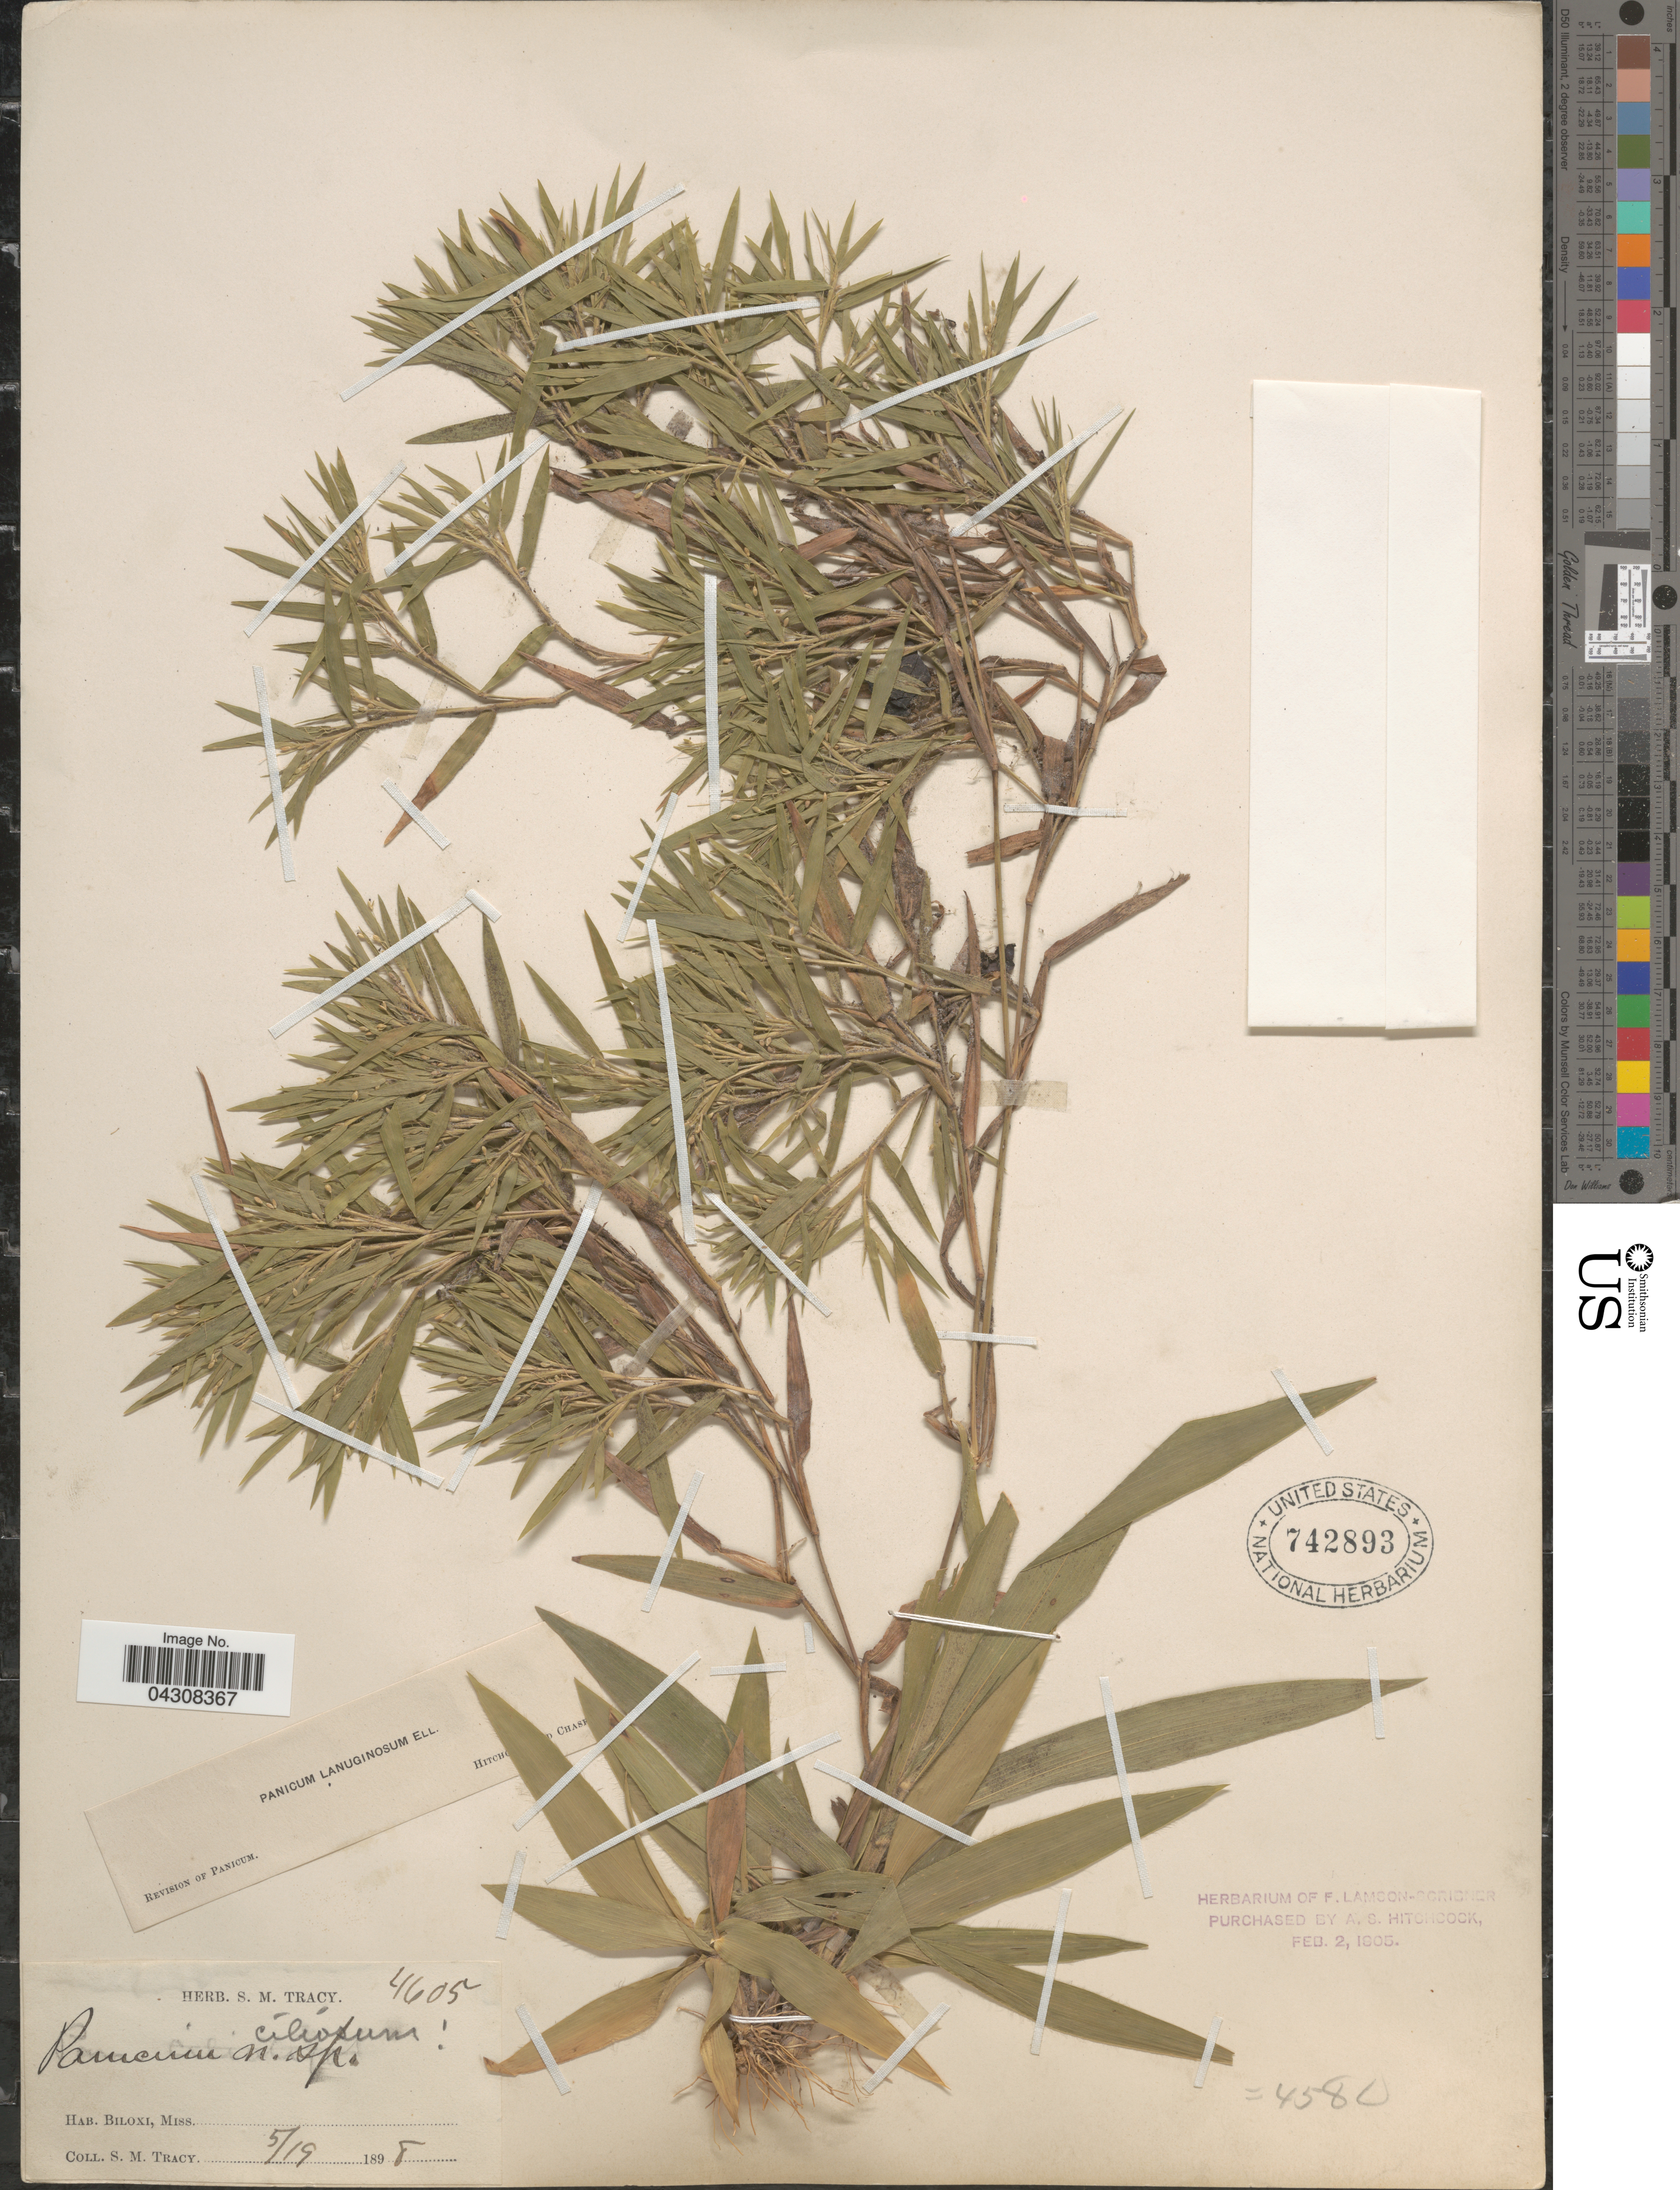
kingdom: Plantae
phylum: Tracheophyta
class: Liliopsida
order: Poales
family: Poaceae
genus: Dichanthelium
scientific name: Dichanthelium acuminatum var. acuminatum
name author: (Sw.) Gould & C.A. Clark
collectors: S. M. Tracy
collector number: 4605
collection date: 1898-05-19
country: United States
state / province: Mississippi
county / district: Harrison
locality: Biloxi.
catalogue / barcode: US 742893